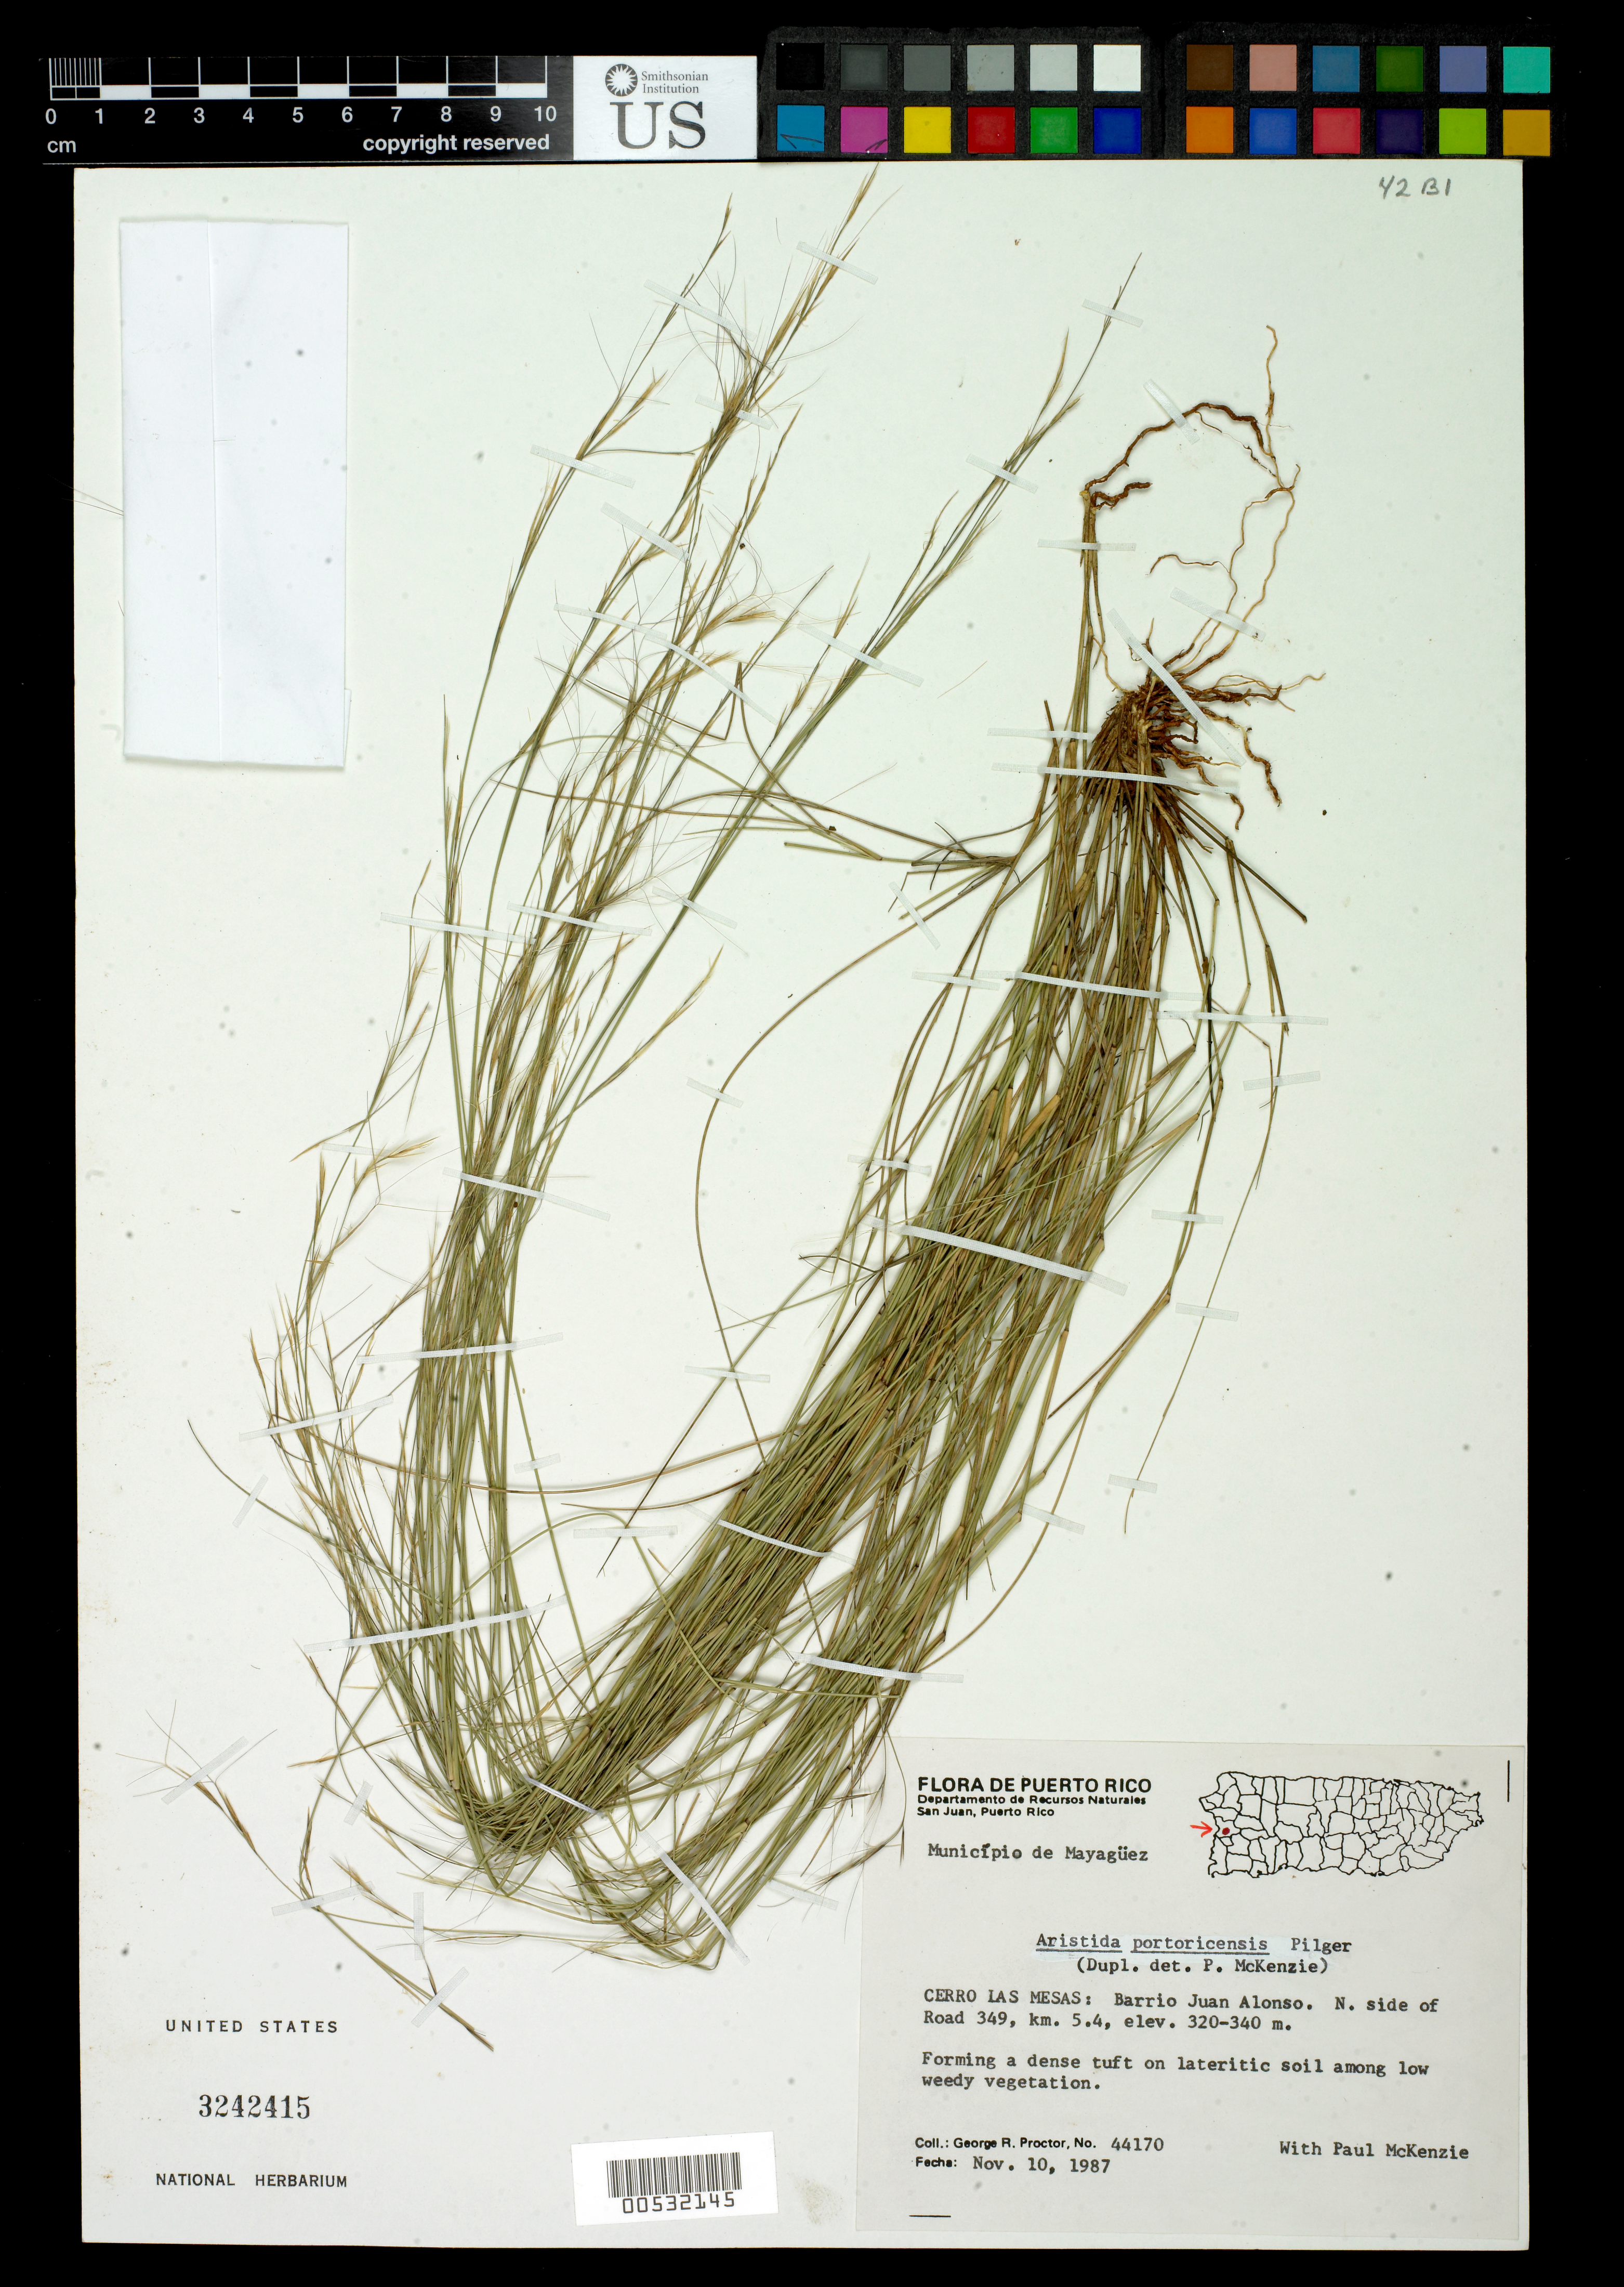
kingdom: Plantae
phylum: Tracheophyta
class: Liliopsida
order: Poales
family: Poaceae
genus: Aristida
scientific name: Aristida portoricensis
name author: Pilg. in Urb.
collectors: G. R. Proctor & P. McKenzie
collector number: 44170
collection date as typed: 10 Nov 1987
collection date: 1987-11-10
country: Puerto Rico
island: Greater Antilles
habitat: Forming a dense tuft on lateritic soil among low weedy vegetation.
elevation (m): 320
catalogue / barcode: US 3242415